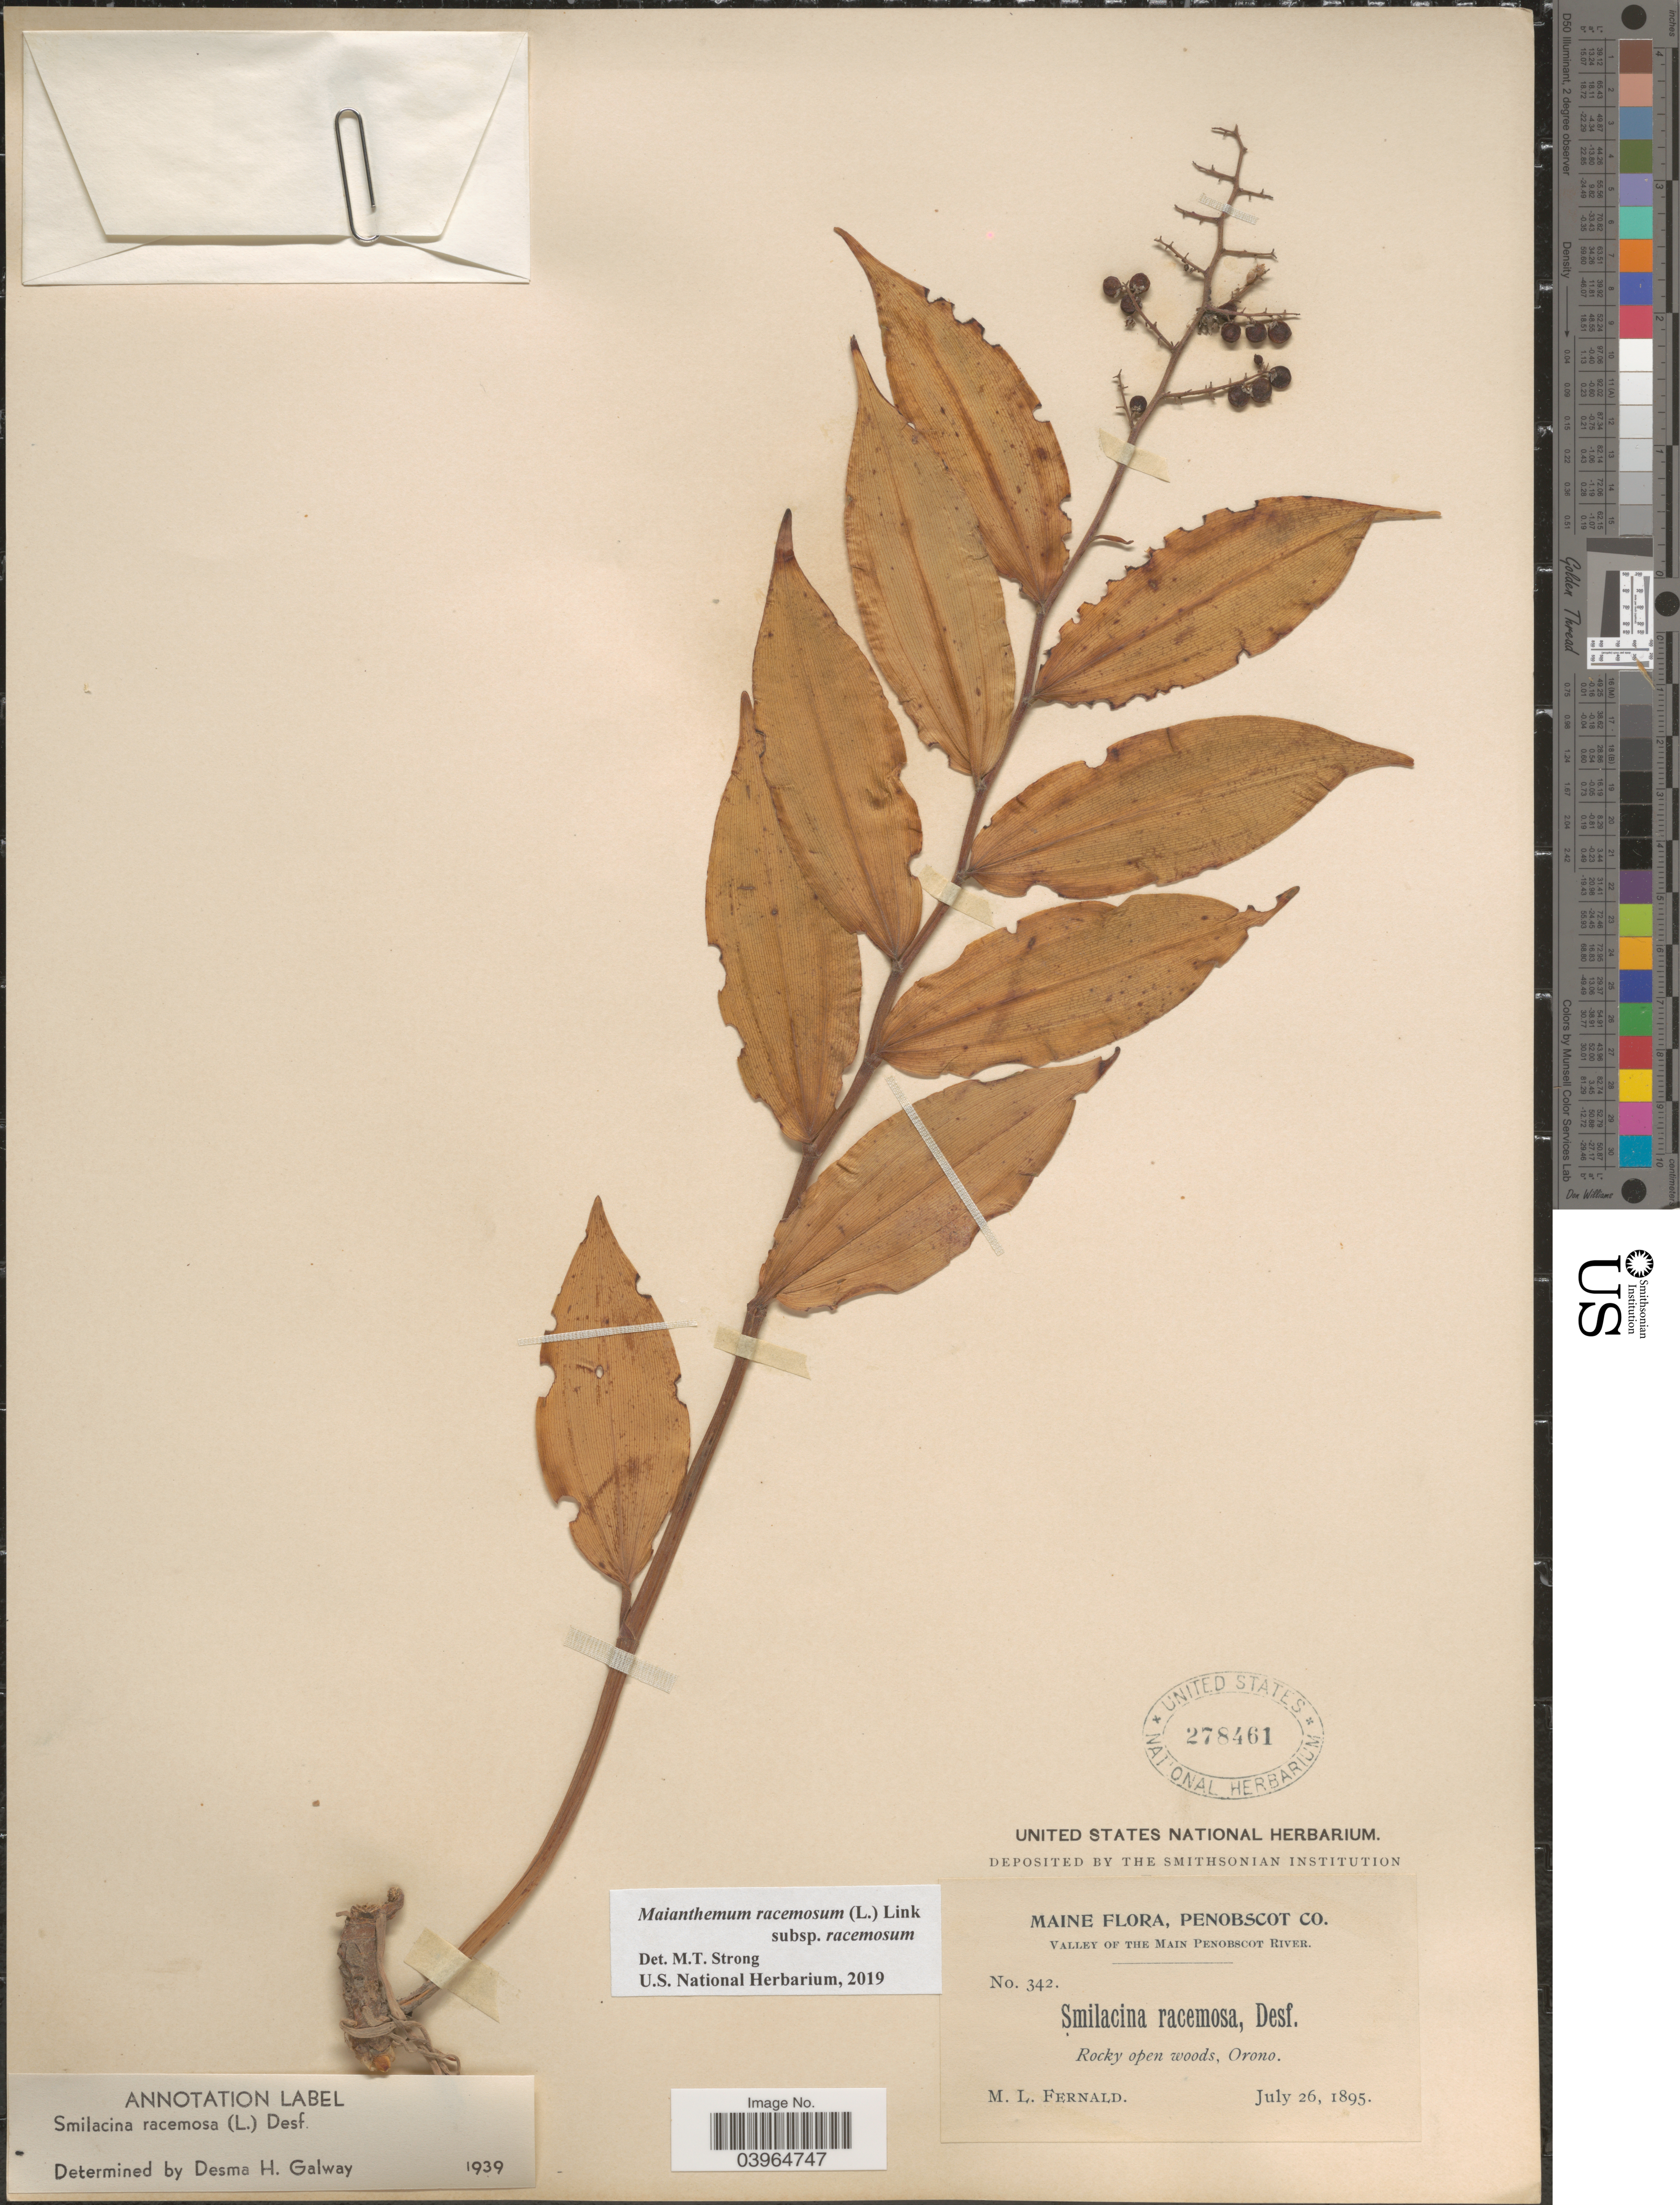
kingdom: Plantae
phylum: Tracheophyta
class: Liliopsida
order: Asparagales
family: Asparagaceae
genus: Maianthemum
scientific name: Maianthemum racemosum subsp. racemosum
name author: (L.) Link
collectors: M. L. Fernald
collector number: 342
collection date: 1895-07-26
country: United States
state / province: Maine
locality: Penobscot Co. Valley of the main Penobscot River. Rocky open woods, Orono.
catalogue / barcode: US 278461